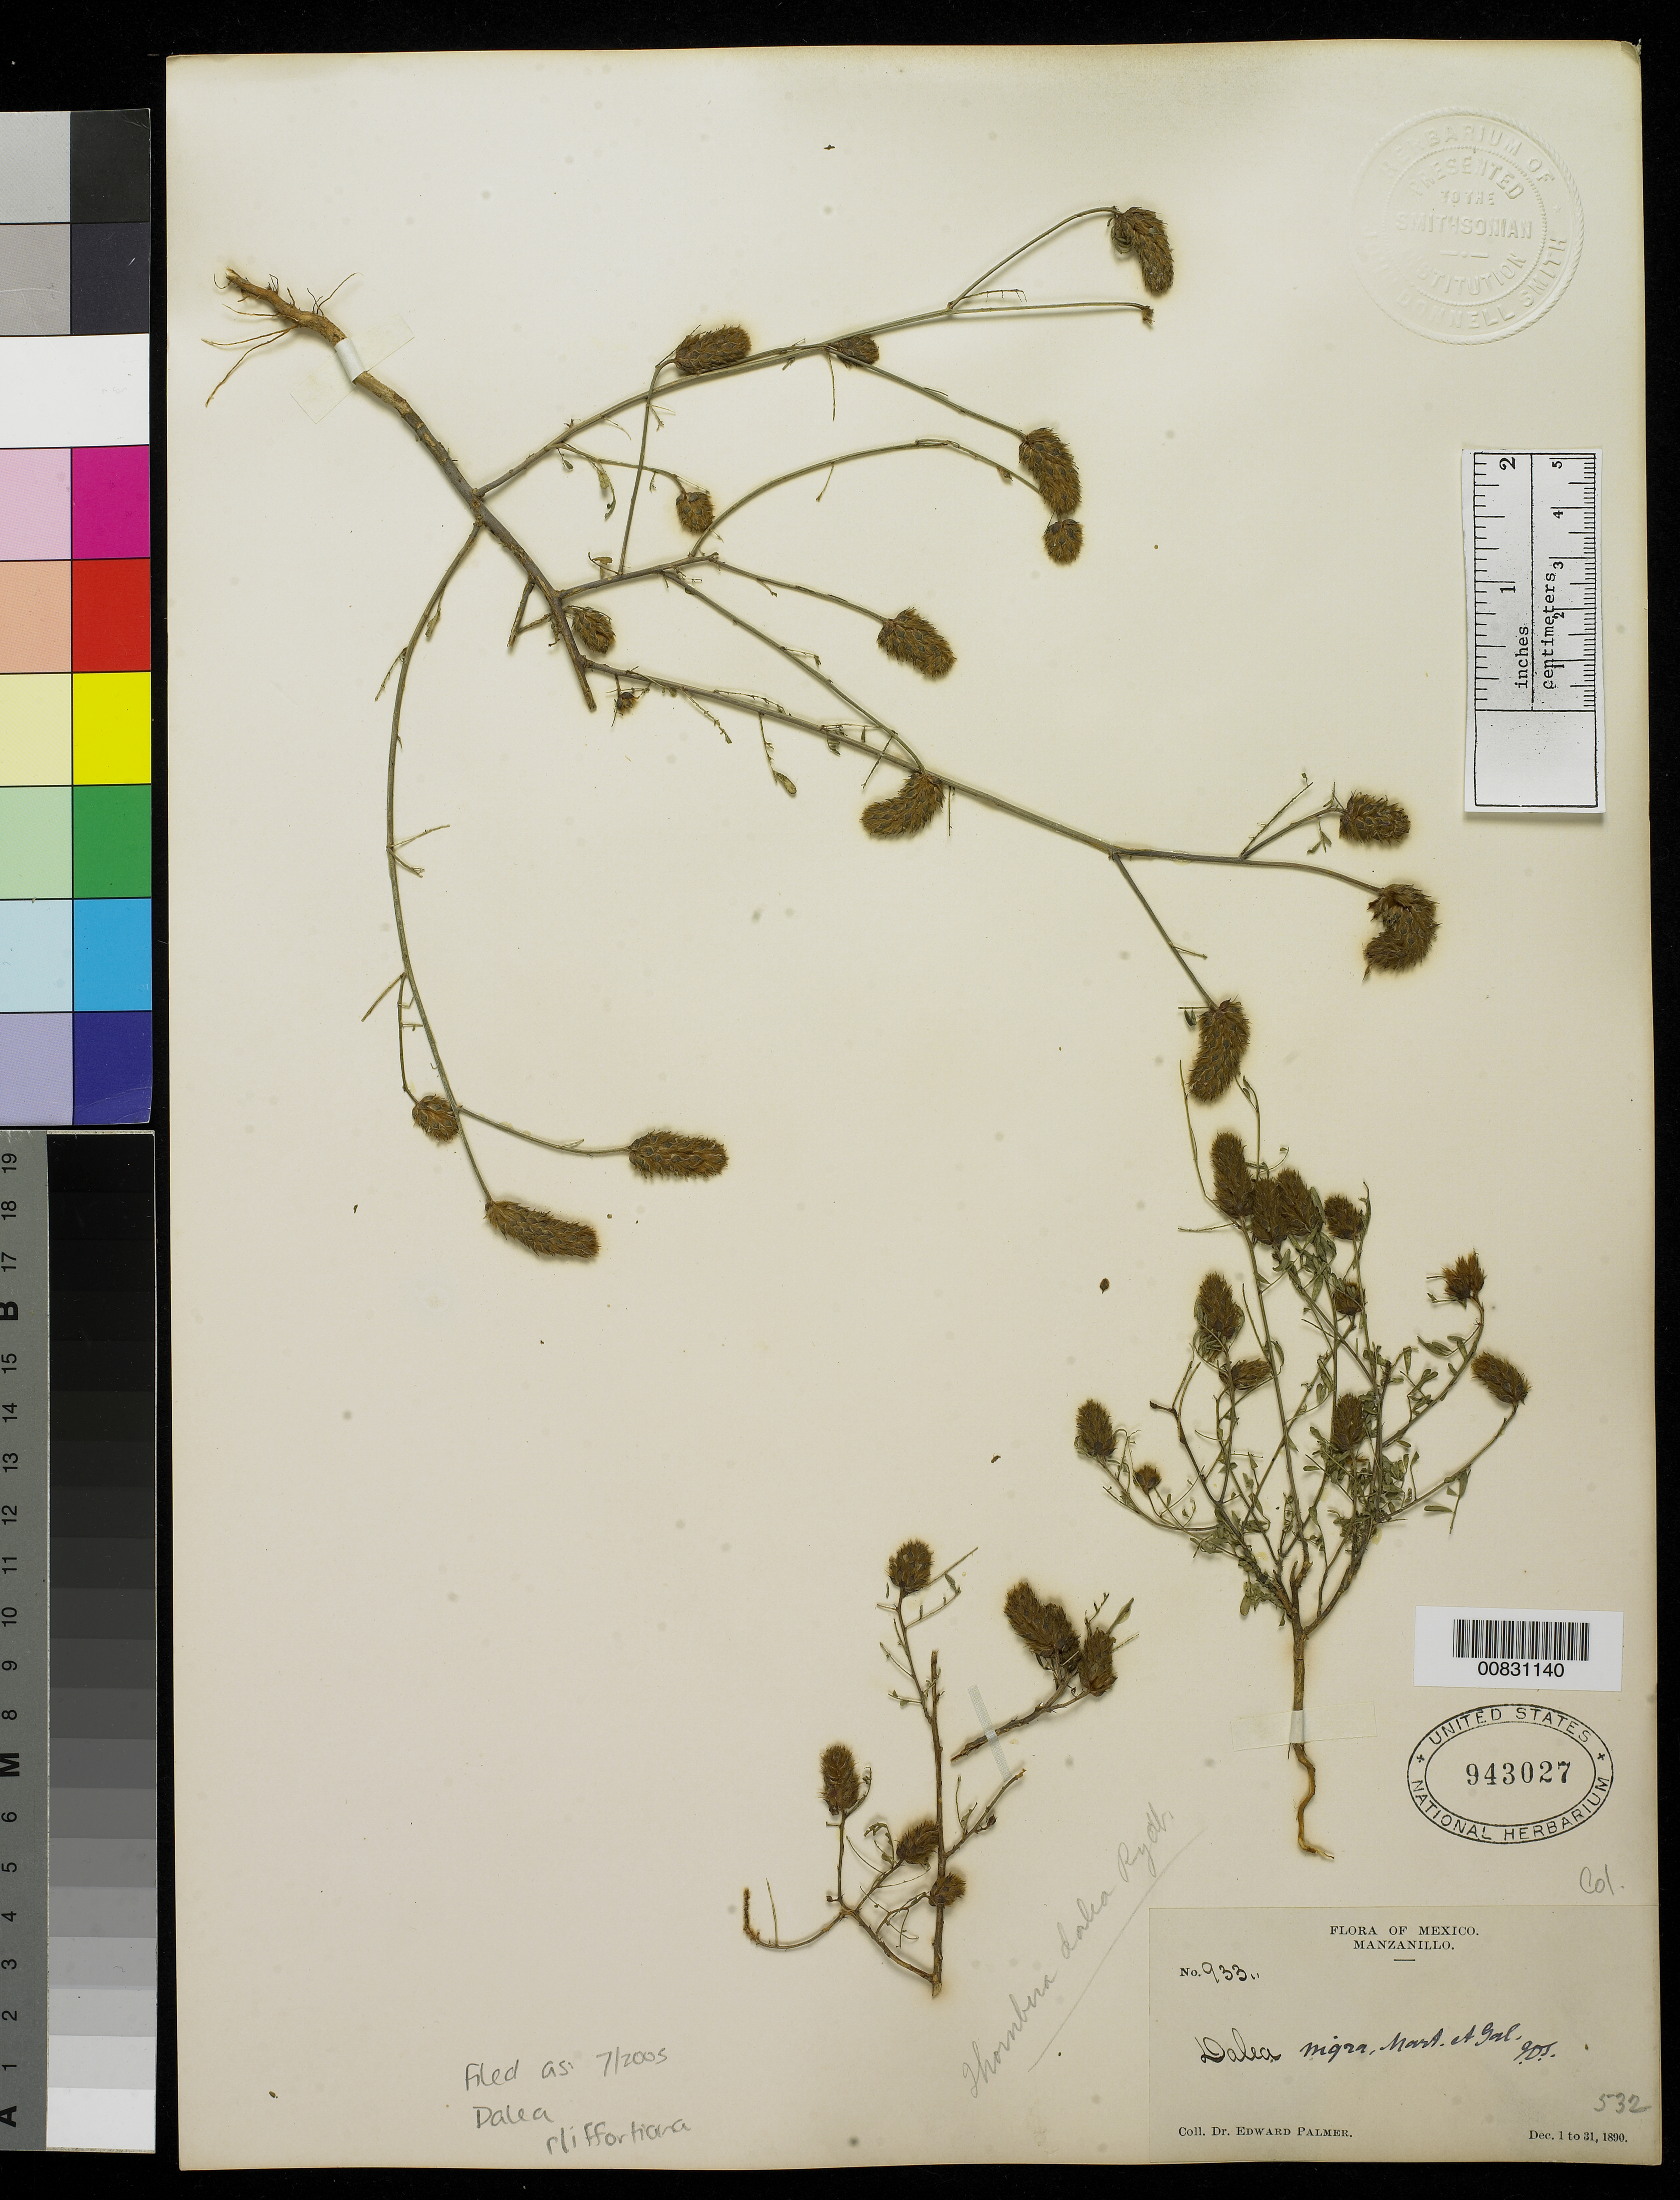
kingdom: Plantae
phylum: Tracheophyta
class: Magnoliopsida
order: Fabales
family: Fabaceae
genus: Dalea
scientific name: Dalea cliffortiana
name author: Willd.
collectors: E. Palmer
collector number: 933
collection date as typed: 01 Dec 1890 to 31 Dec 1890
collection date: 1890-12-01/1890-12-31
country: Mexico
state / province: Colima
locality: Manzanillo, Colima.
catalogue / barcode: US 943027